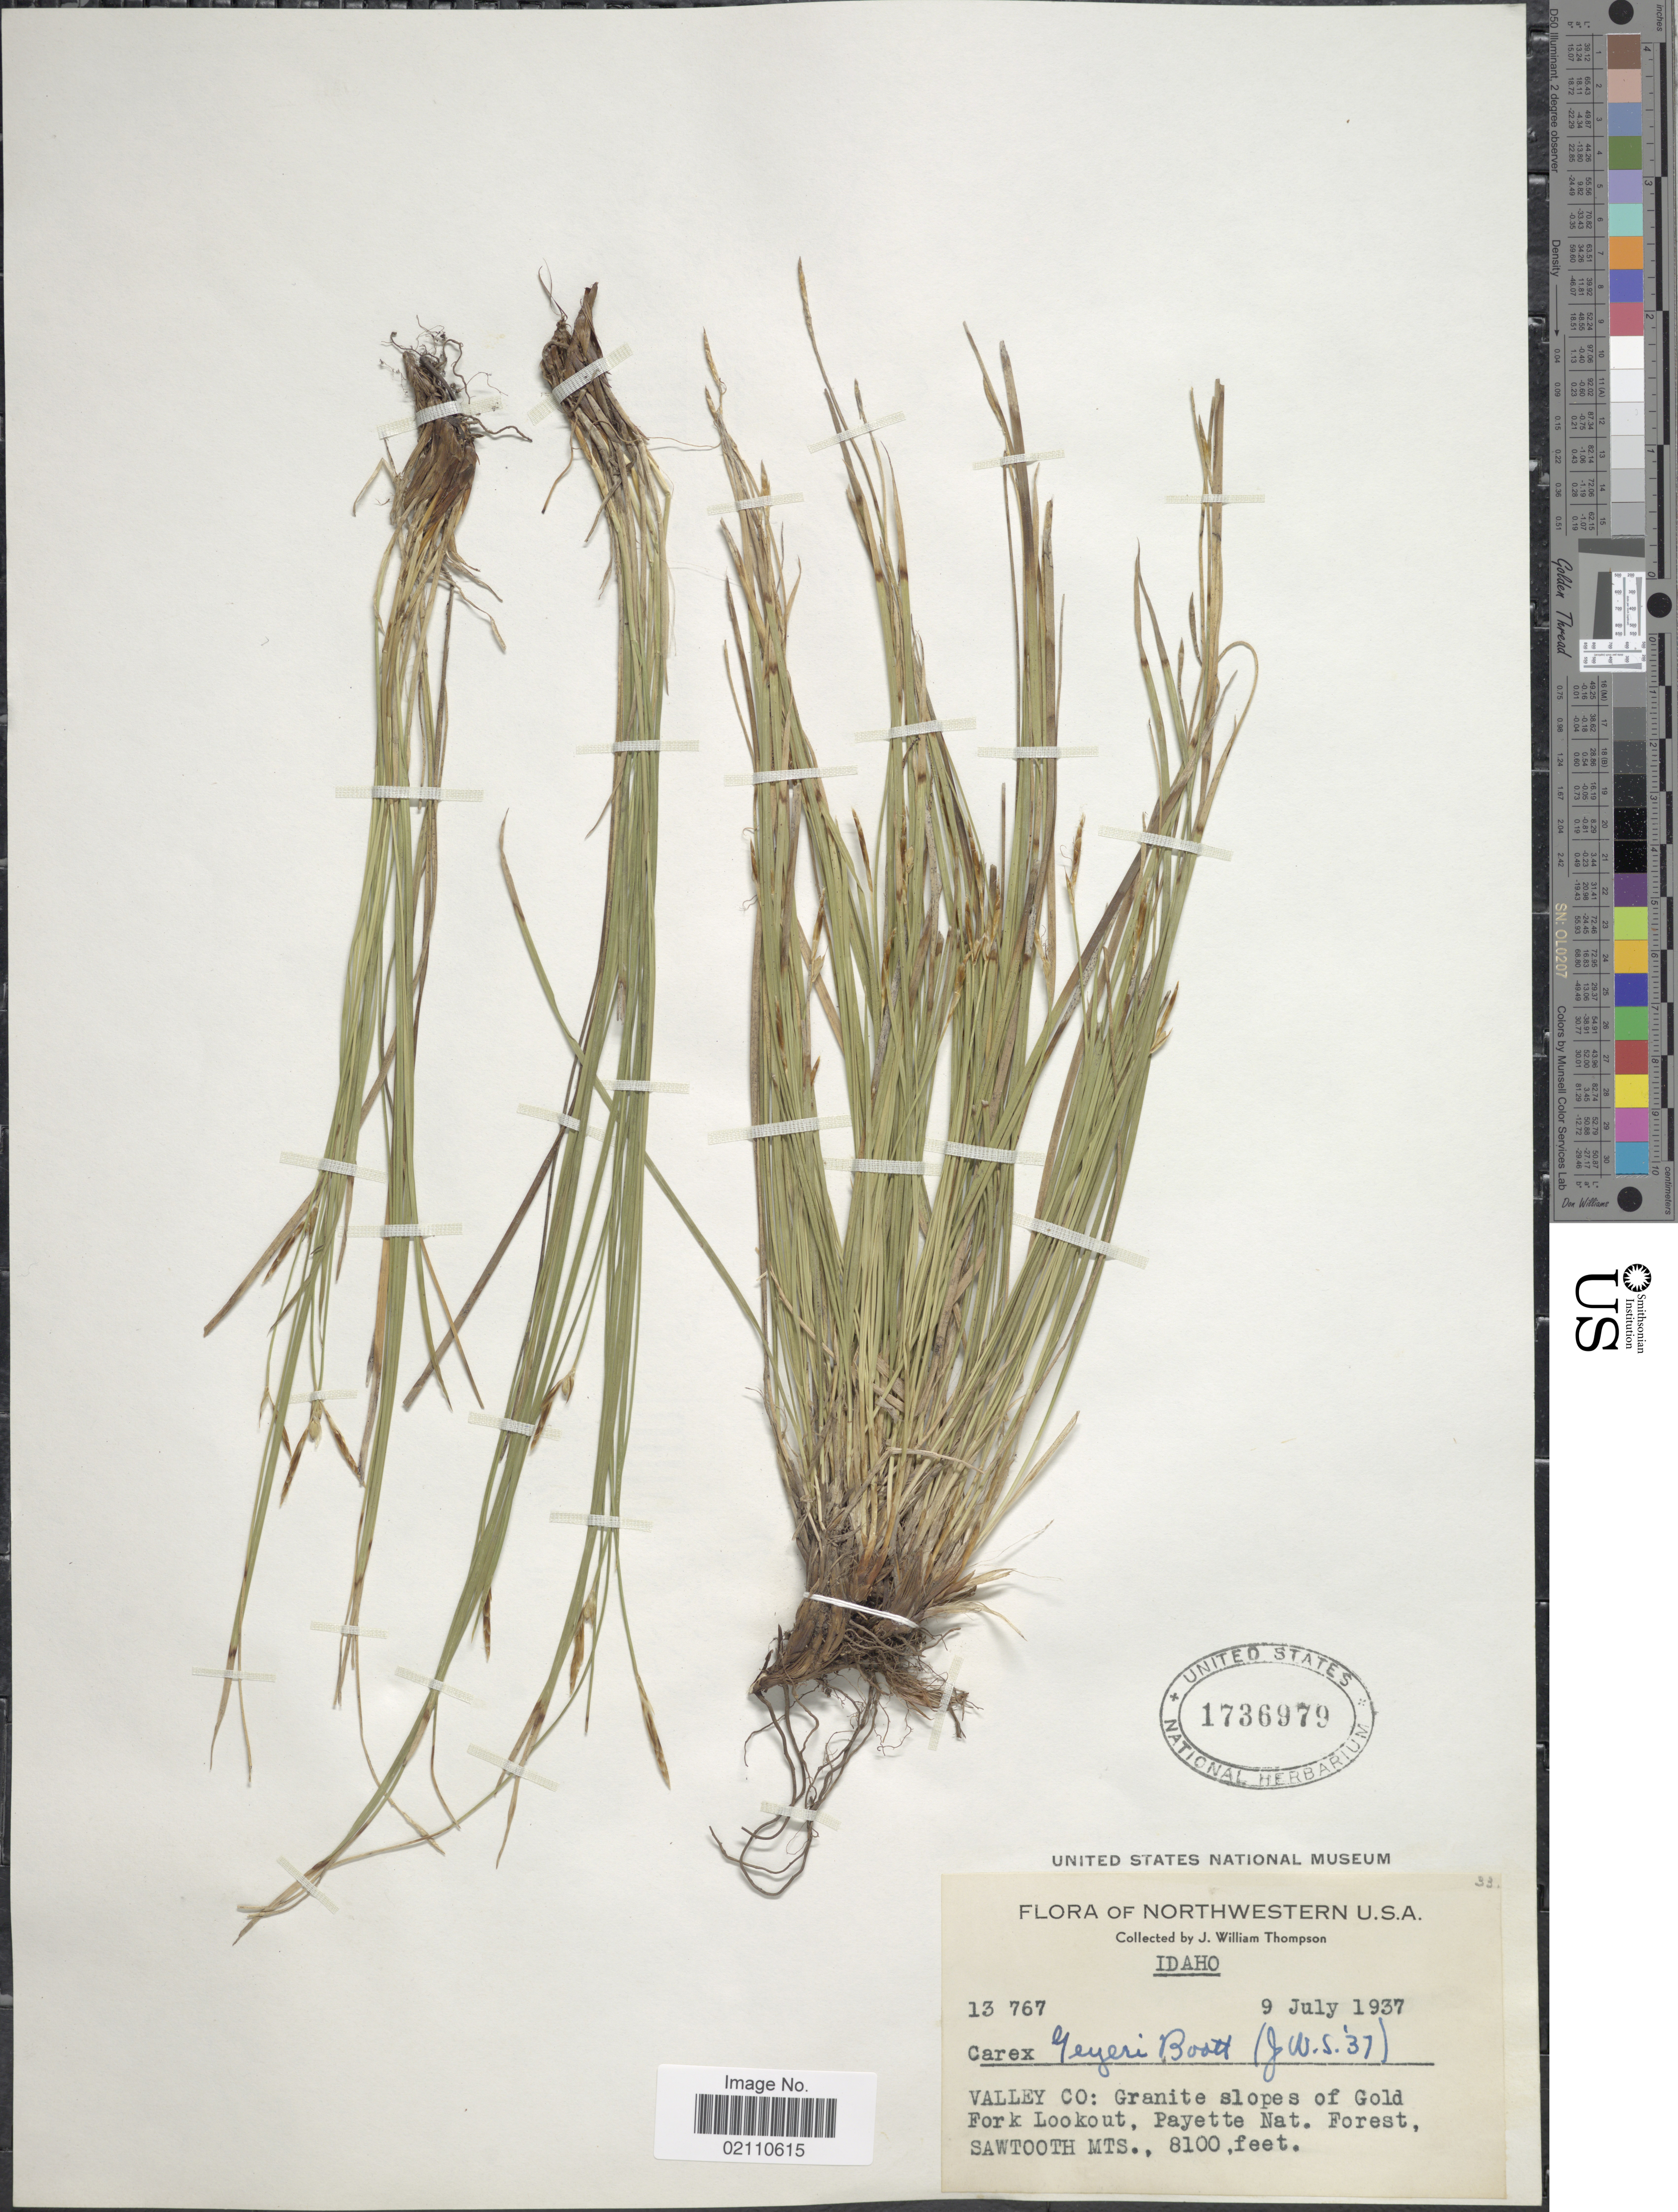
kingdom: Plantae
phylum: Tracheophyta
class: Liliopsida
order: Poales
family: Cyperaceae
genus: Carex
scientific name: Carex geyeri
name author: Boott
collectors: J. W. Thompson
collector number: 13767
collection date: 1937-07-09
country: United States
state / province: Idaho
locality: Valley Co: Granite slopes of Gold Fork Lookout, Payette Nat. Forest, Sawtooth Mts.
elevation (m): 2469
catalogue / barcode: US 1736979